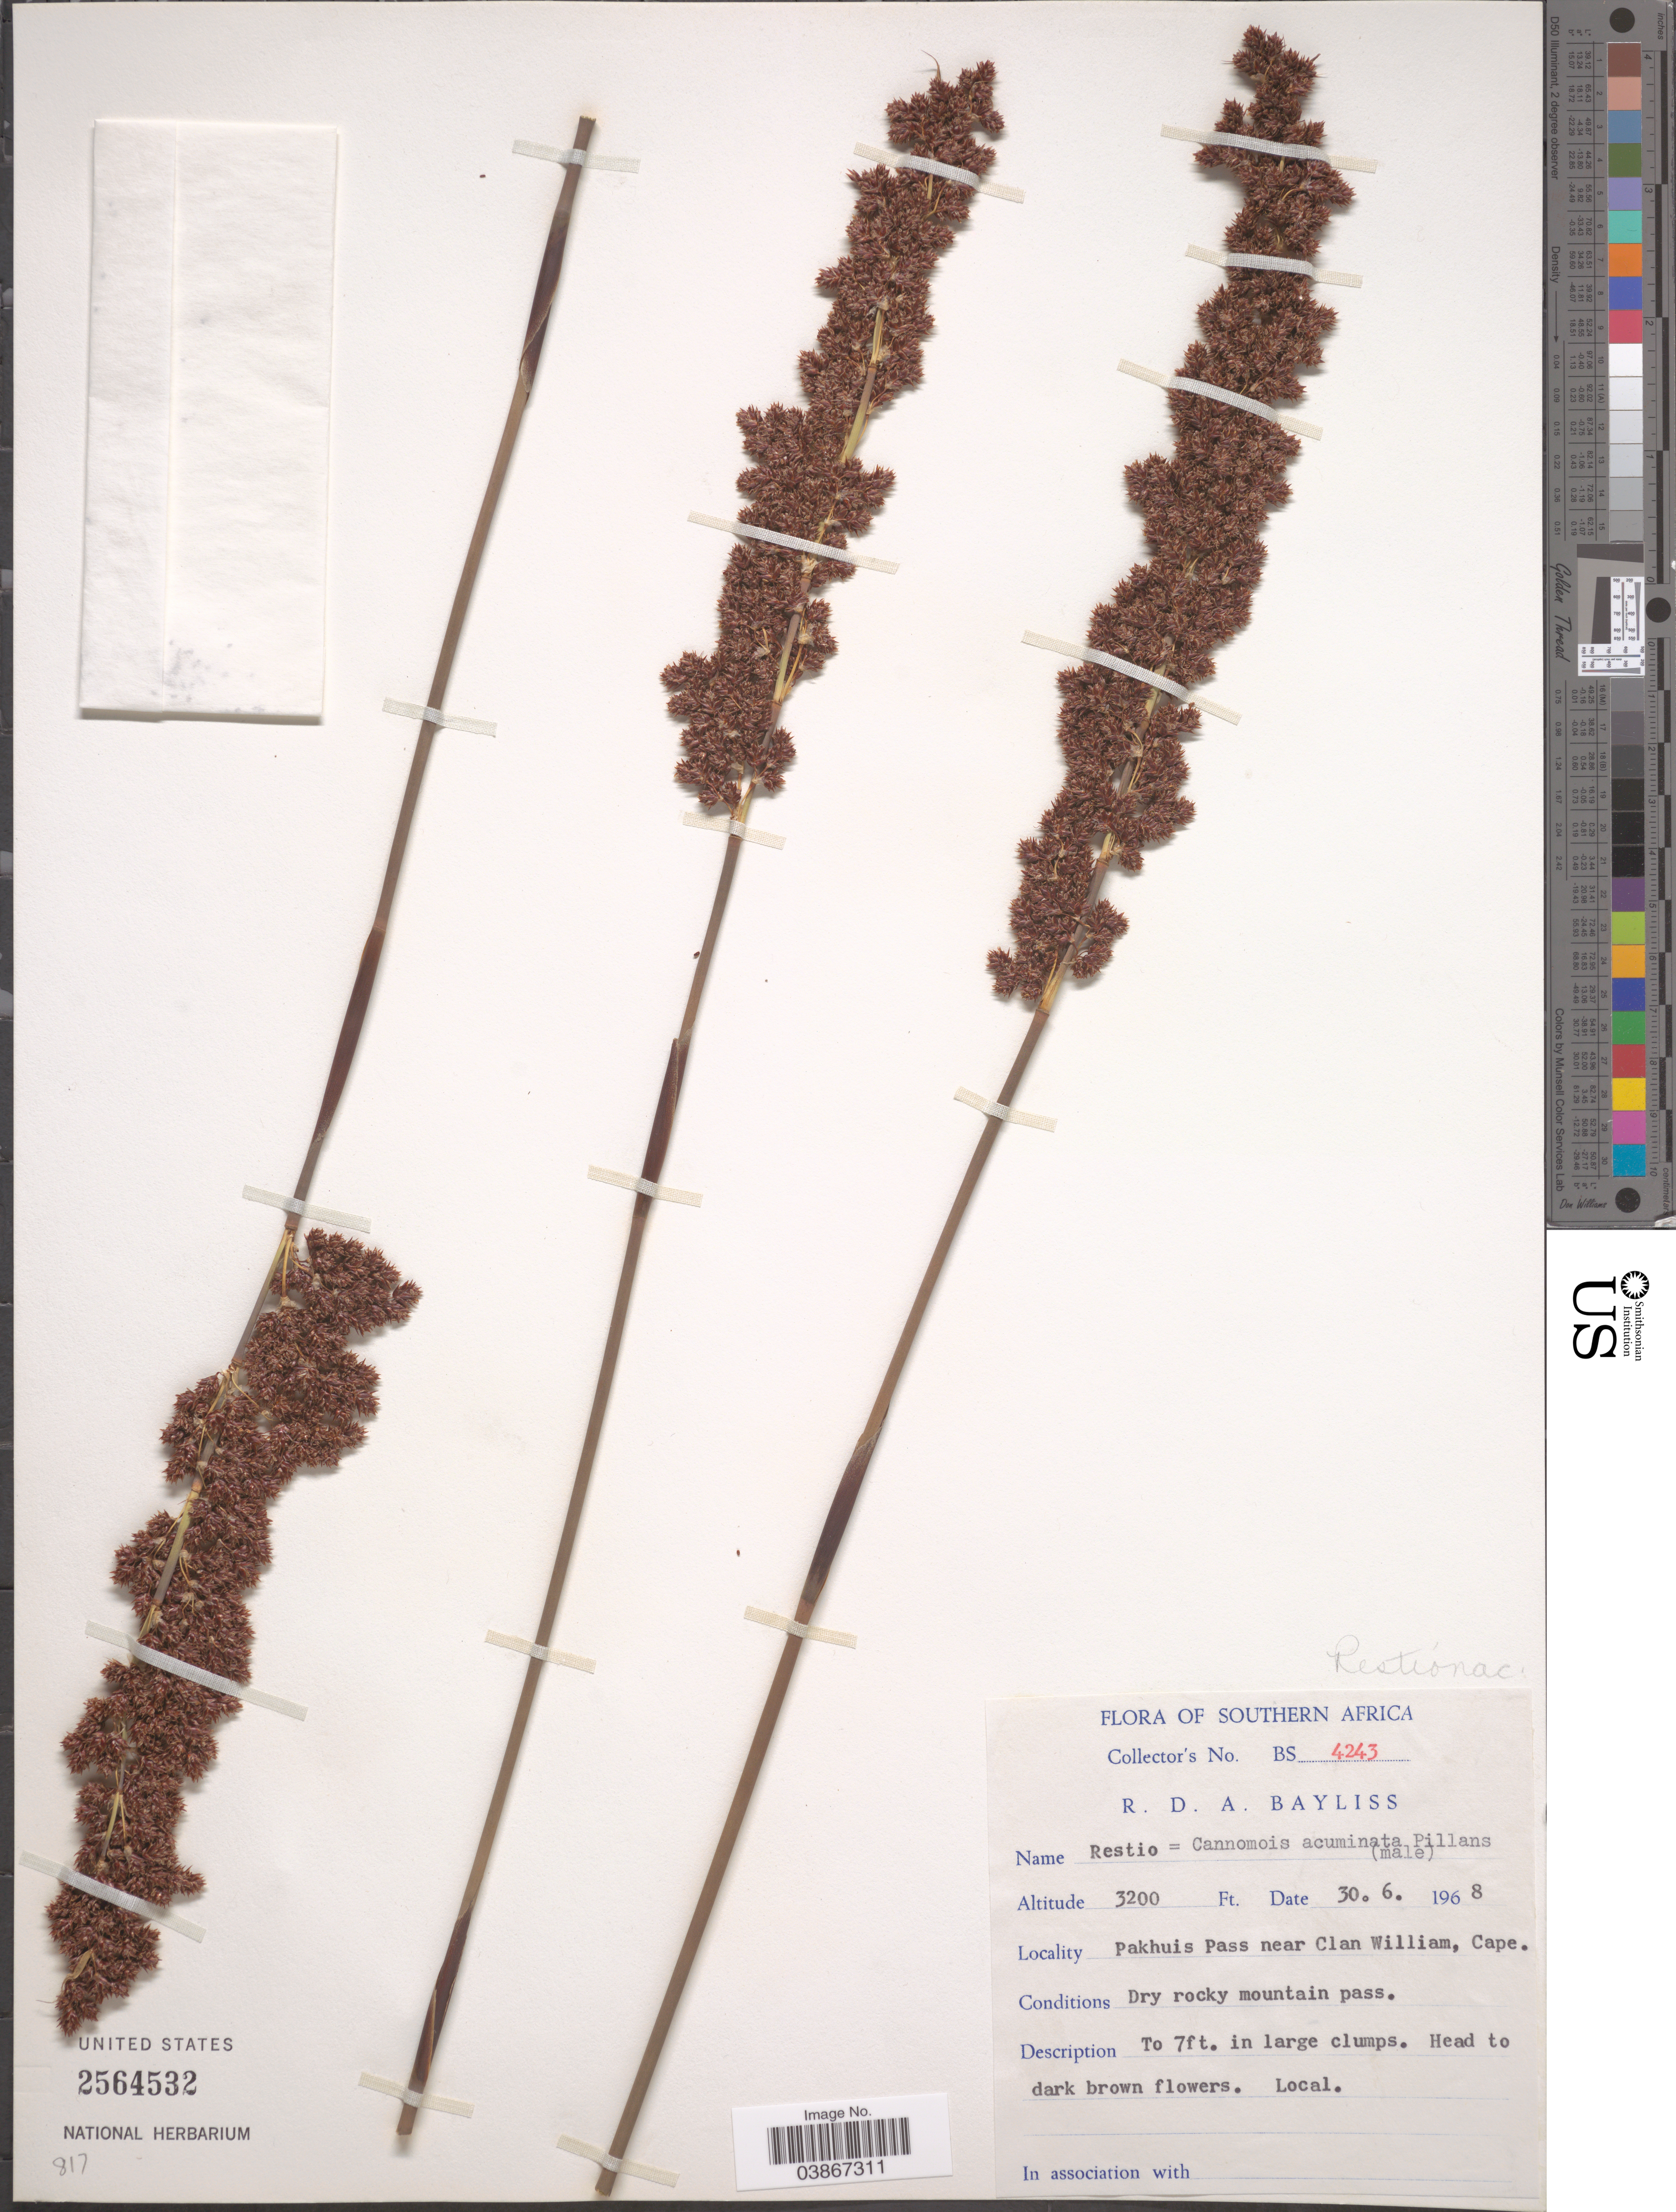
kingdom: Plantae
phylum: Tracheophyta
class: Liliopsida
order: Poales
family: Restionaceae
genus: Cannomois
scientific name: Cannomois acuminata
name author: (Kunth) Pillans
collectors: R. Bayliss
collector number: BS 4243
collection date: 1968-06-30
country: South Africa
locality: Southern Africa. Pakhuis Pass near Clan William, Cape.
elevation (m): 975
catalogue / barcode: US 2564532